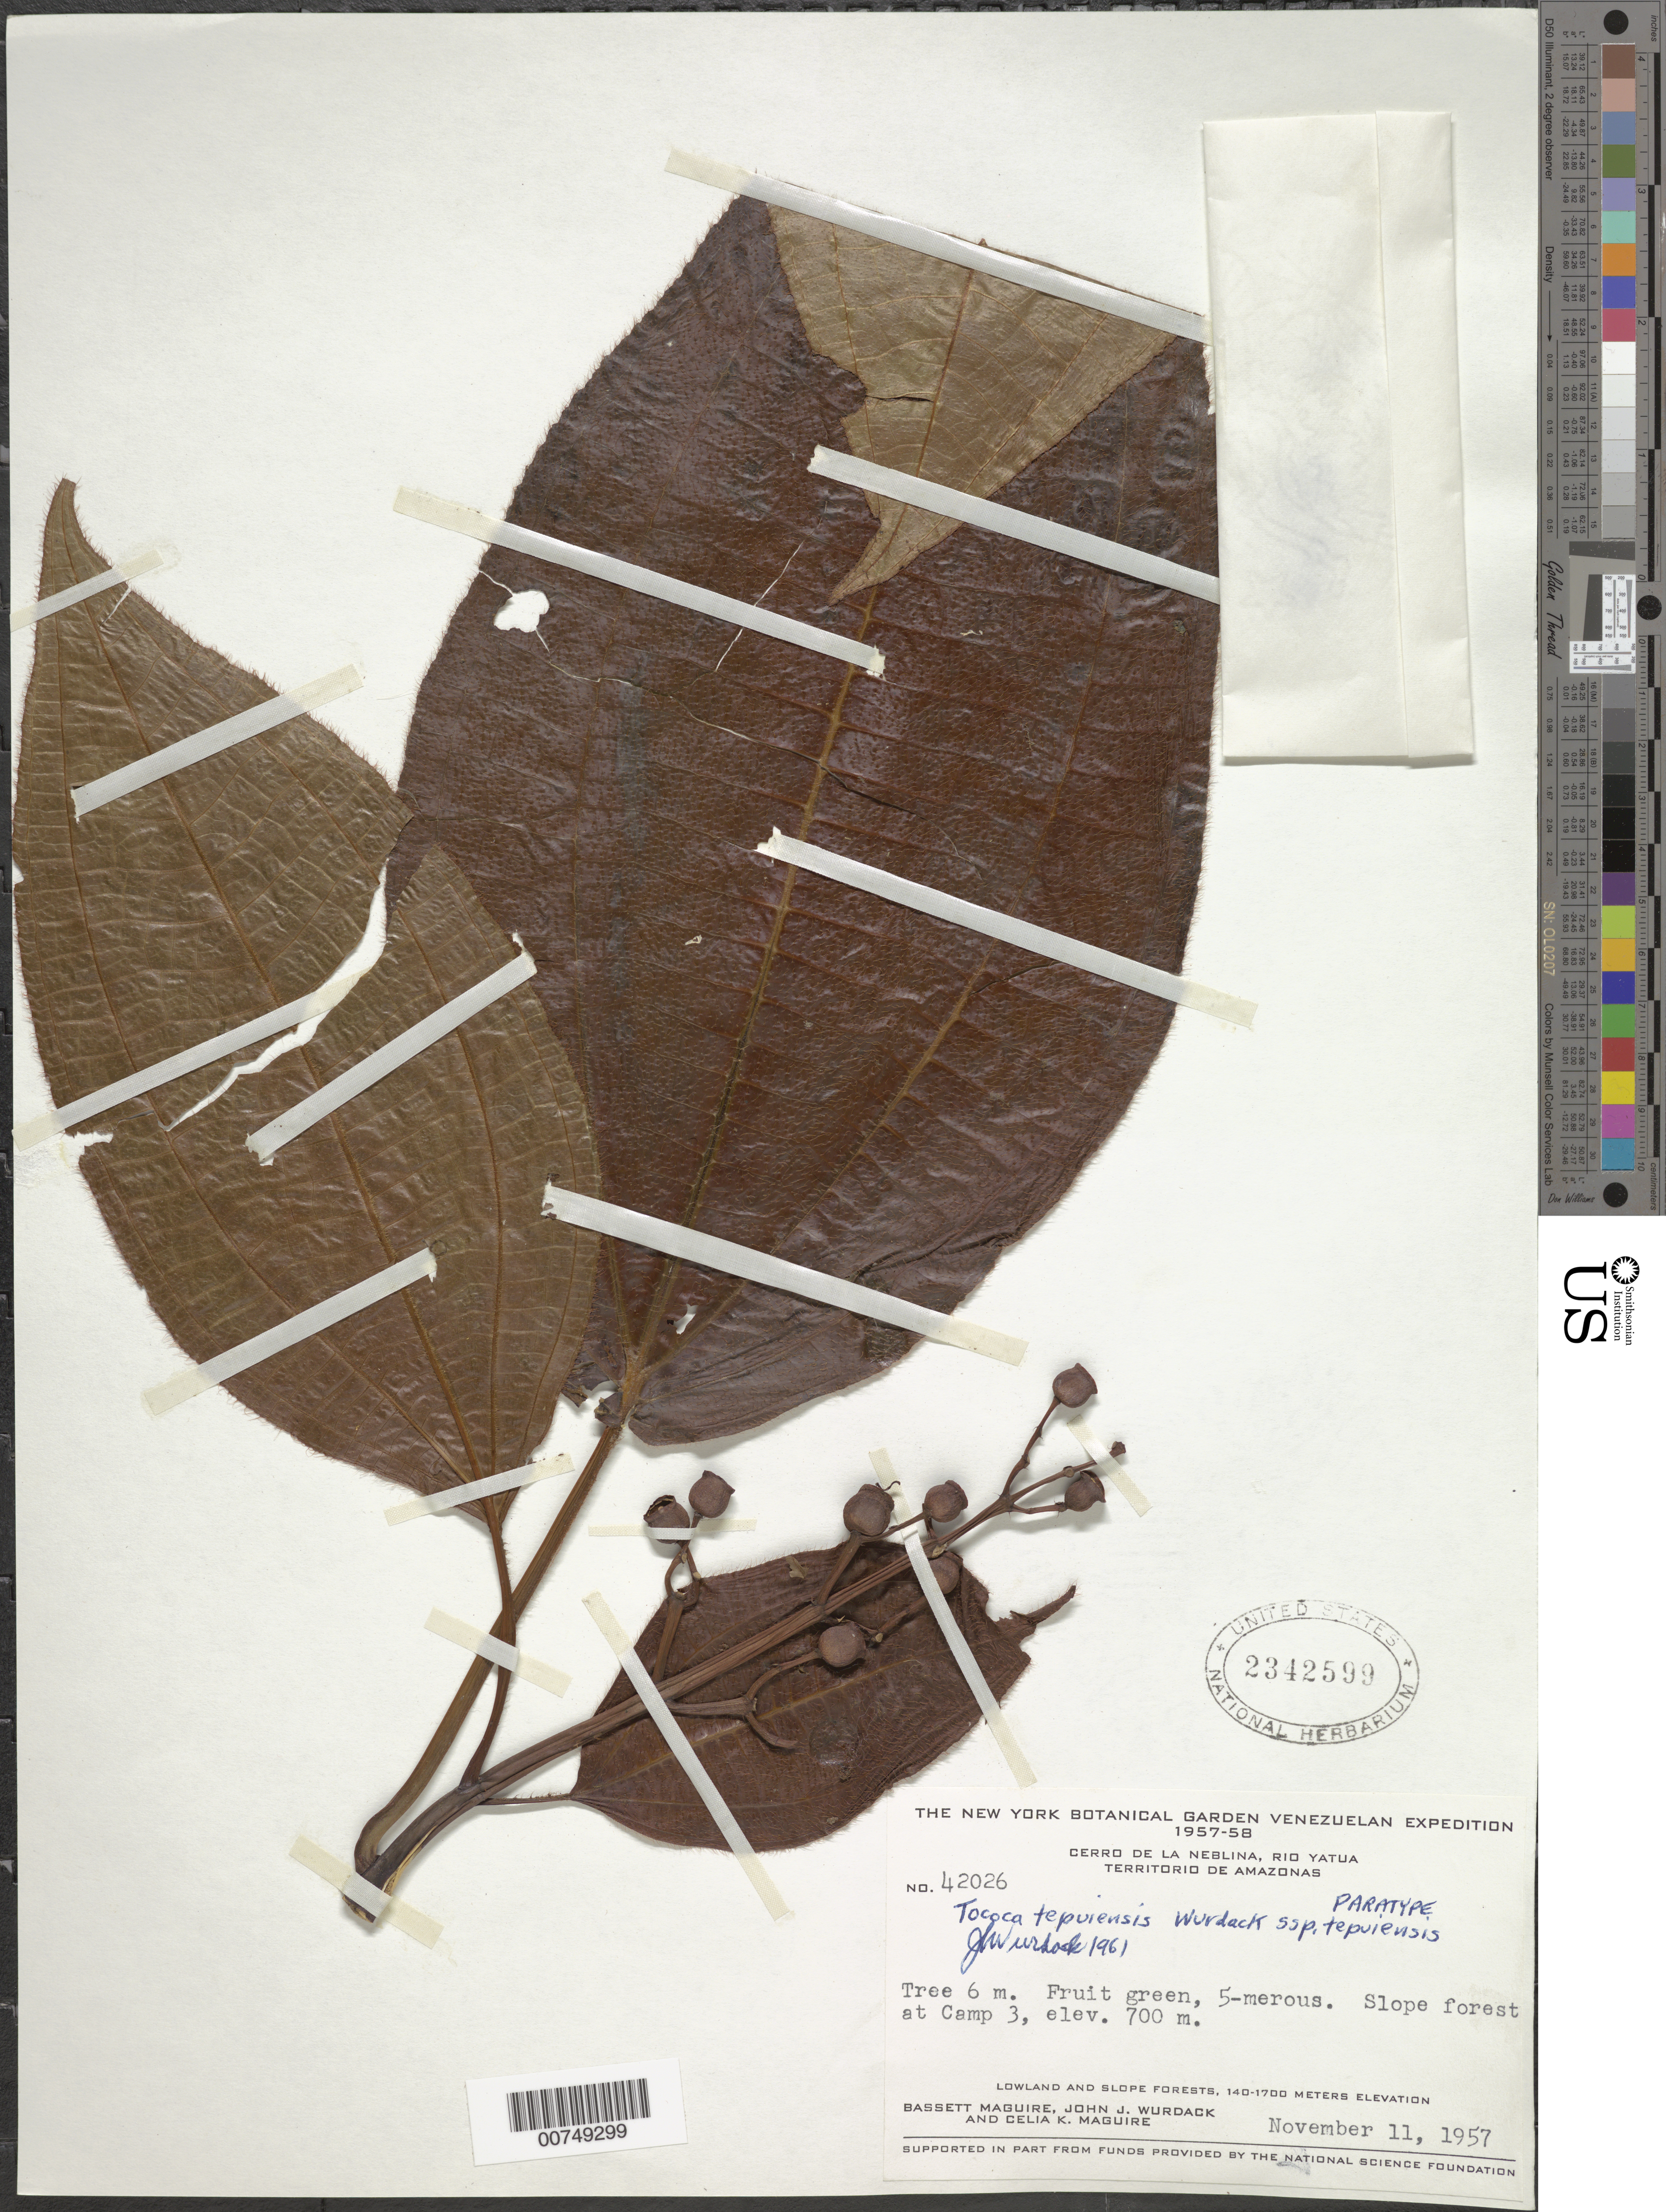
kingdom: Plantae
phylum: Tracheophyta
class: Magnoliopsida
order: Myrtales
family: Melastomataceae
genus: Tococa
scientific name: Tococa tepuiensis subsp. tepuiensis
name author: Wurdack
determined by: Wurdack, John J., (US), US (UNITED STATES)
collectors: B. Maguire, J. J. Wurdack & C. K. Maguire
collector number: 42026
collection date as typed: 11-Nov-57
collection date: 1957-11-11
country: Venezuela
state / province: Amazonas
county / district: Río Negro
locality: Cerro de la Neblina, Río Yatua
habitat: Lowland & slope forests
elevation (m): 700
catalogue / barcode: US 2342599